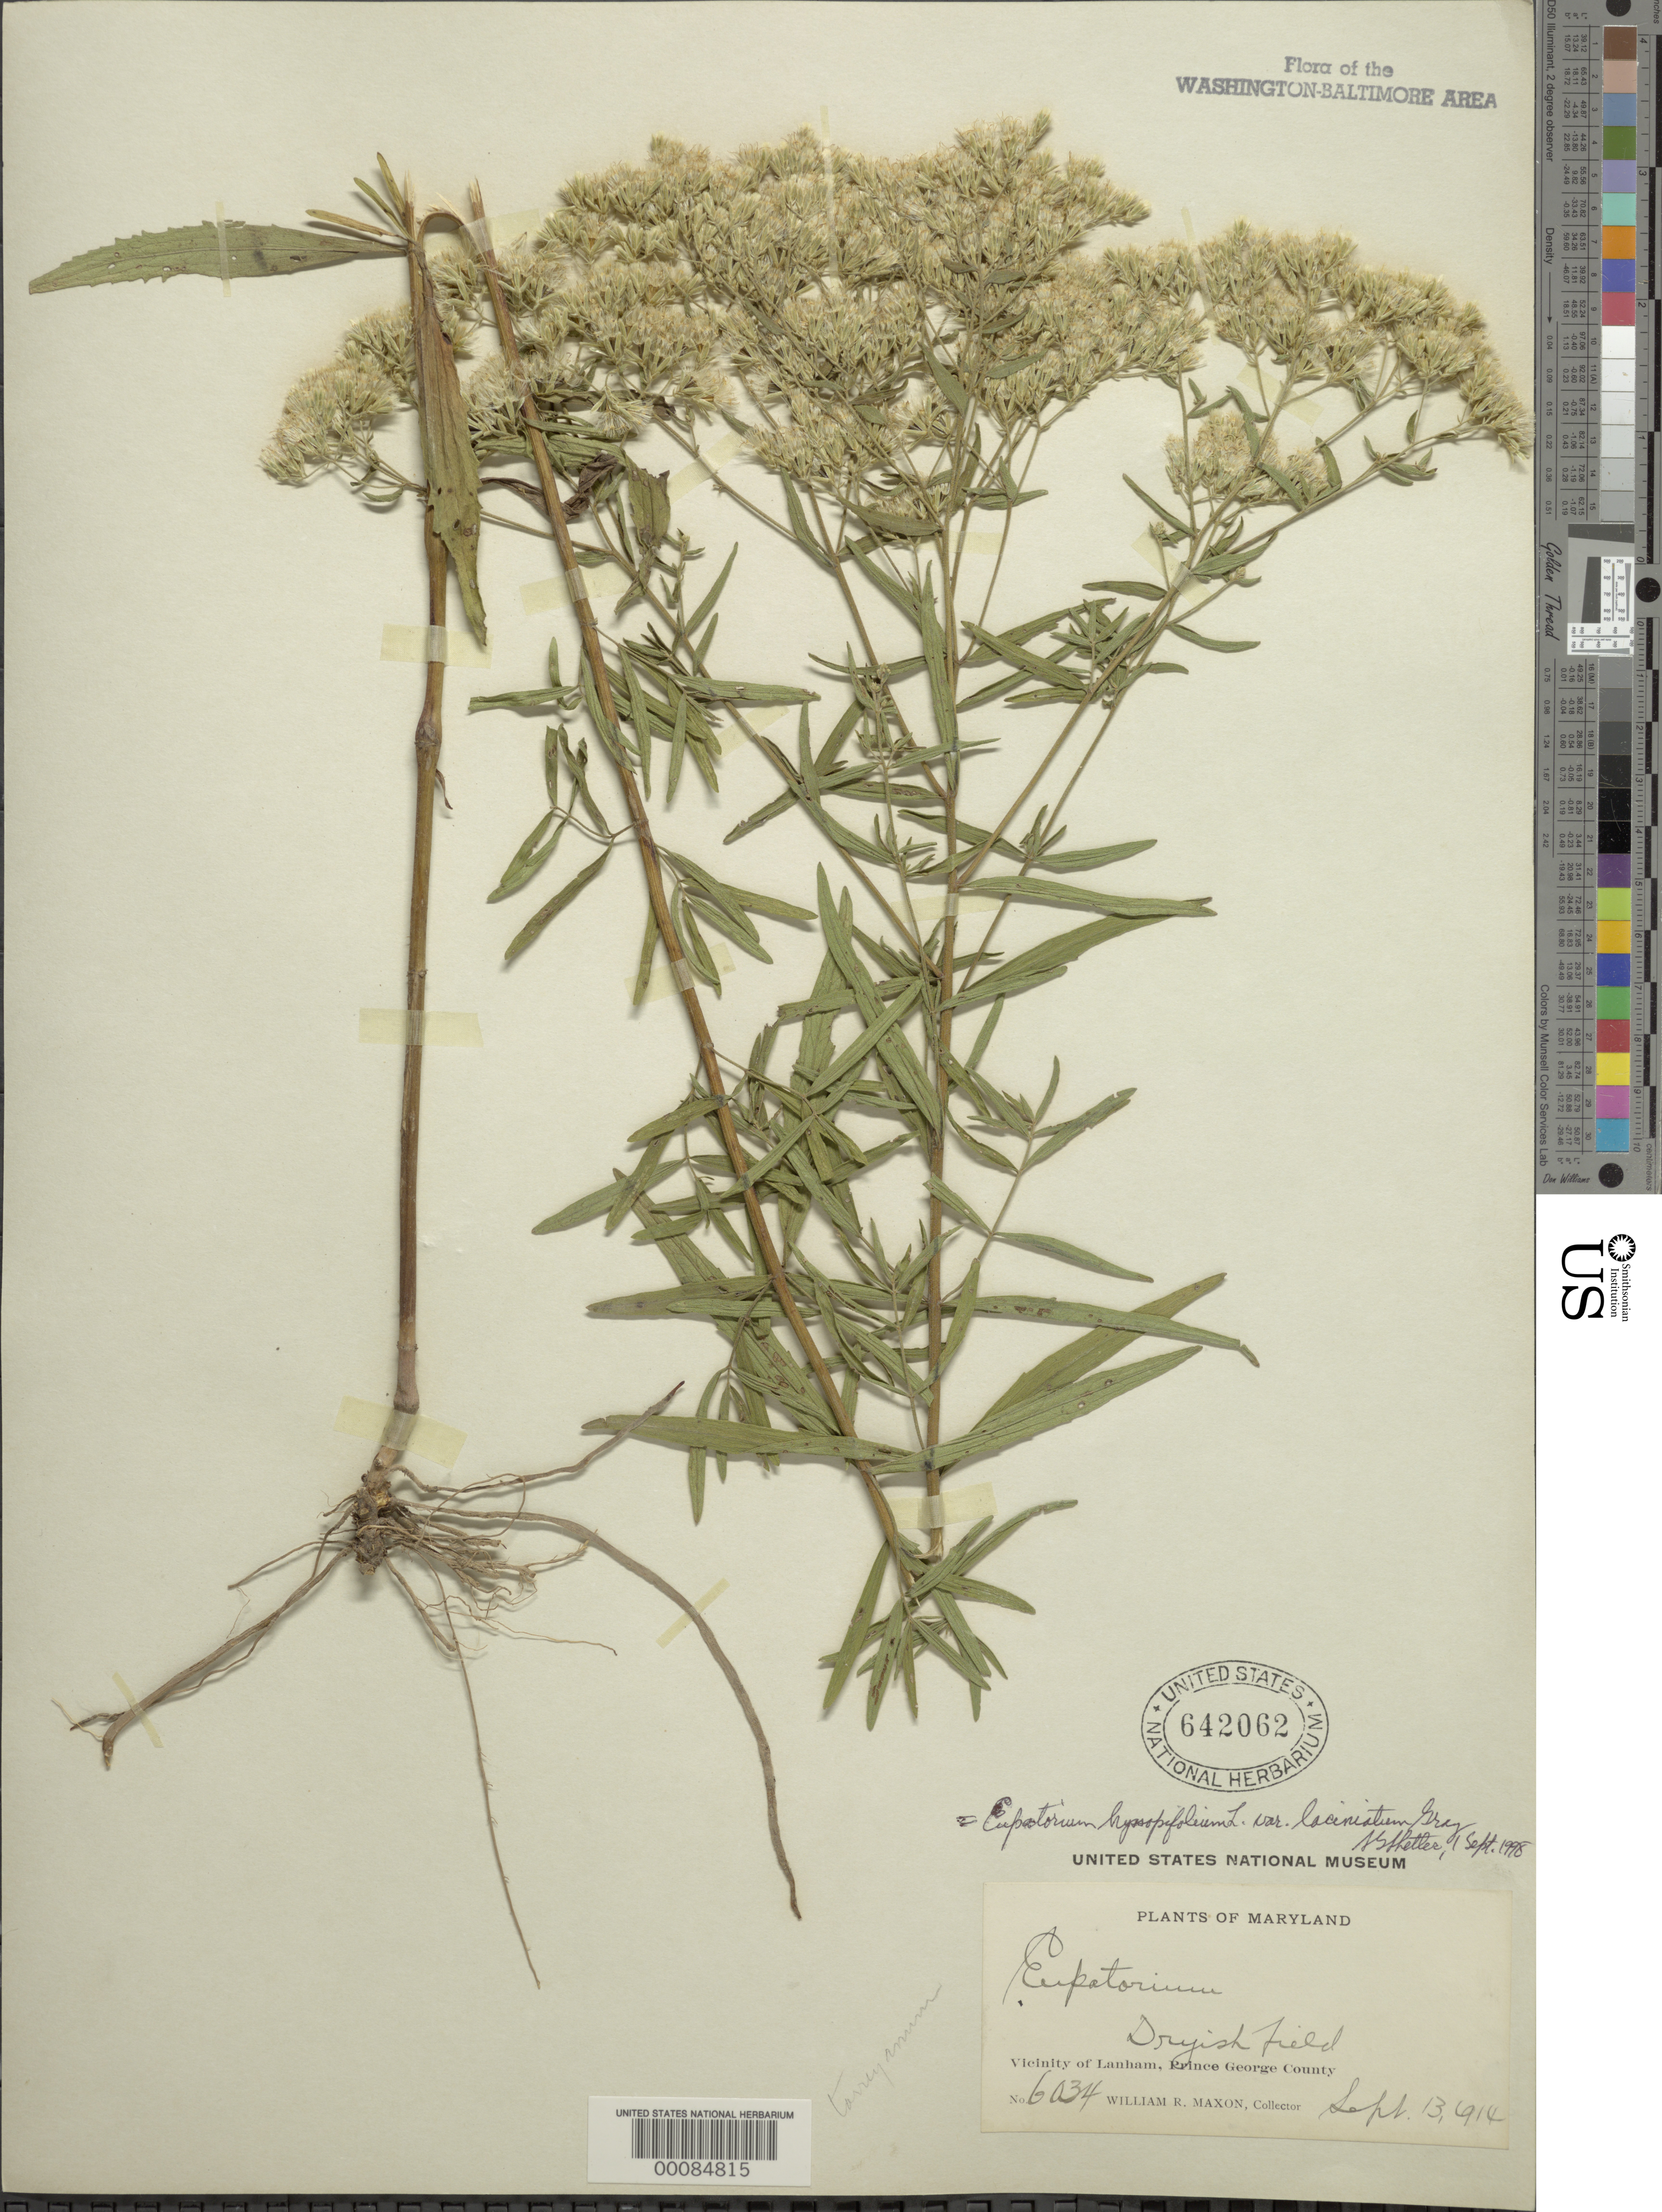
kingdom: Plantae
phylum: Tracheophyta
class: Magnoliopsida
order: Asterales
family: Asteraceae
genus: Eupatorium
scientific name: Eupatorium hyssopifolium var. laciniatum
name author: A. Gray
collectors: W. R. Maxon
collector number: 6034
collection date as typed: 13 Sep 1914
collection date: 1914-09-13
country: United States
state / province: Maryland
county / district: Prince George's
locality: Lanham vicinity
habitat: Dryish field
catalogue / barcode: US 642062